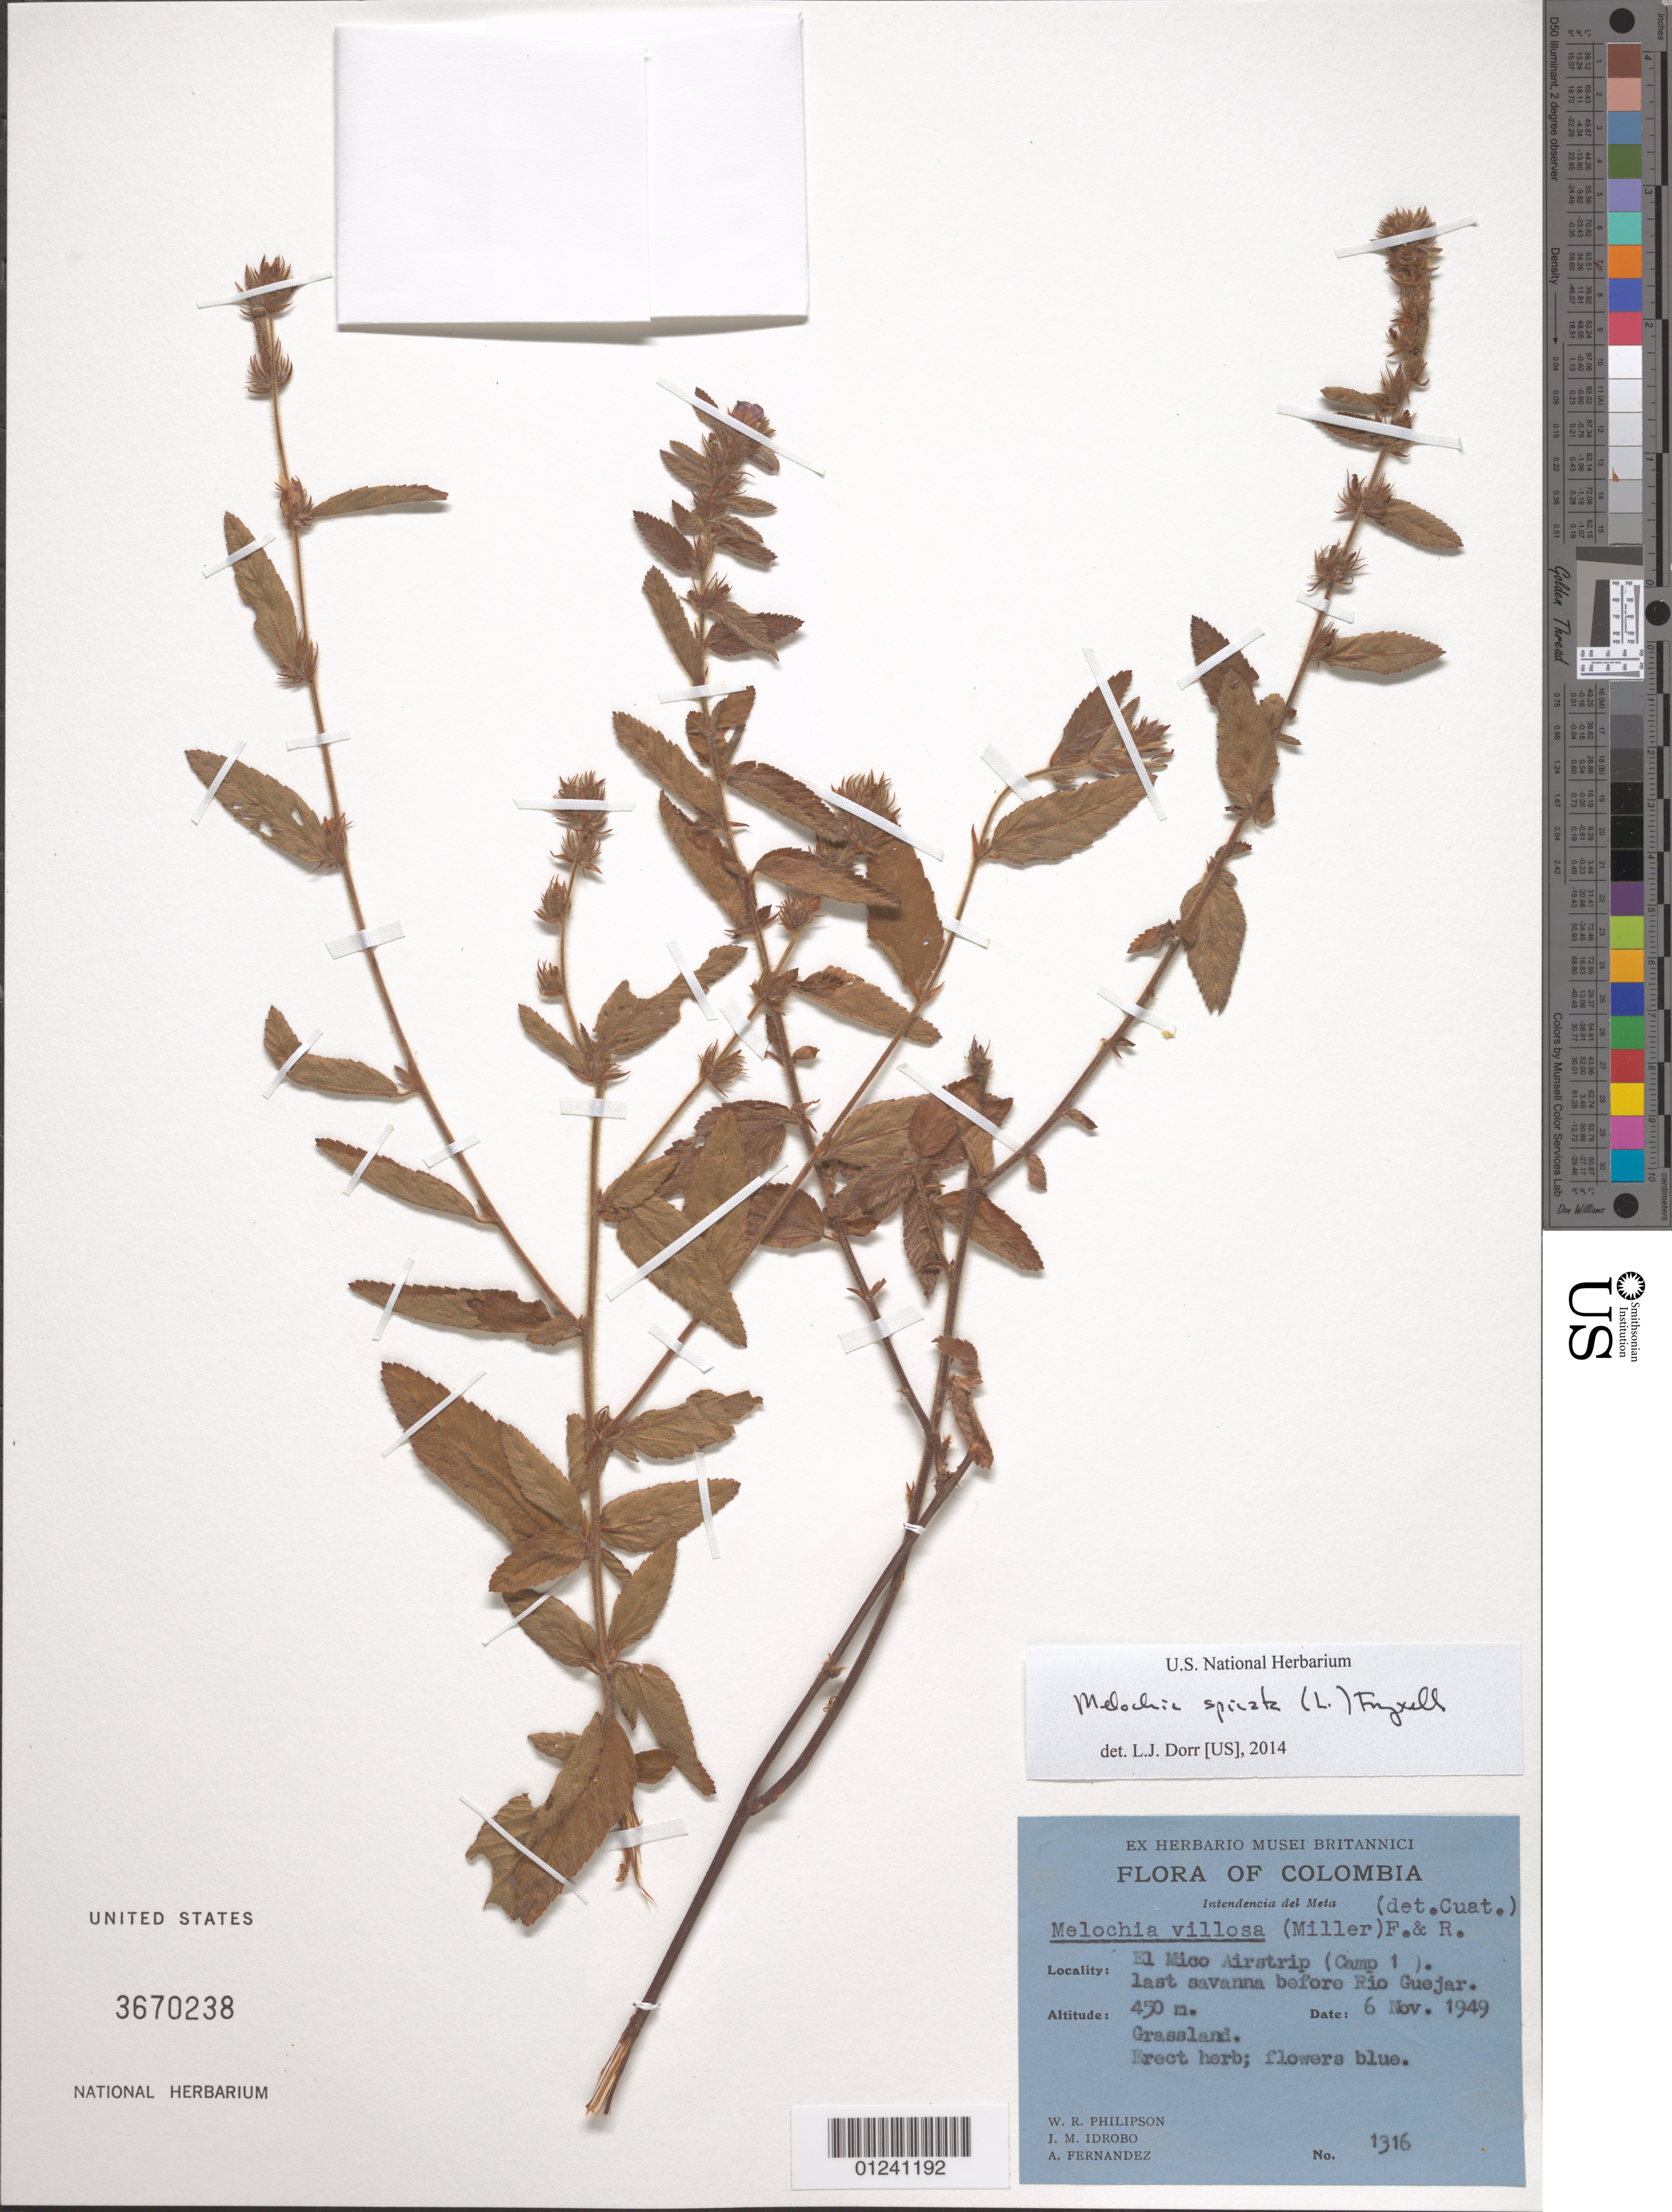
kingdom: Plantae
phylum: Tracheophyta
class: Magnoliopsida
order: Malvales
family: Malvaceae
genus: Melochia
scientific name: Melochia spicata var. spicata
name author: (L.) Fryxell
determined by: Dorr, L. J., (BOT), Smithsonian Institution - National Museum of Natural History (UNITED STATES)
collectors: W. R. Philipson, J. M. Idrobo & Á. Fernández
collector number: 1316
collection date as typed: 06 Nov 1949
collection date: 1949-11-06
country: Colombia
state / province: Meta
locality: El Mico airstrip (camp 1), last savanna before Rio Guejar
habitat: Grassland.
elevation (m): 450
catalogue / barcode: US 3670238